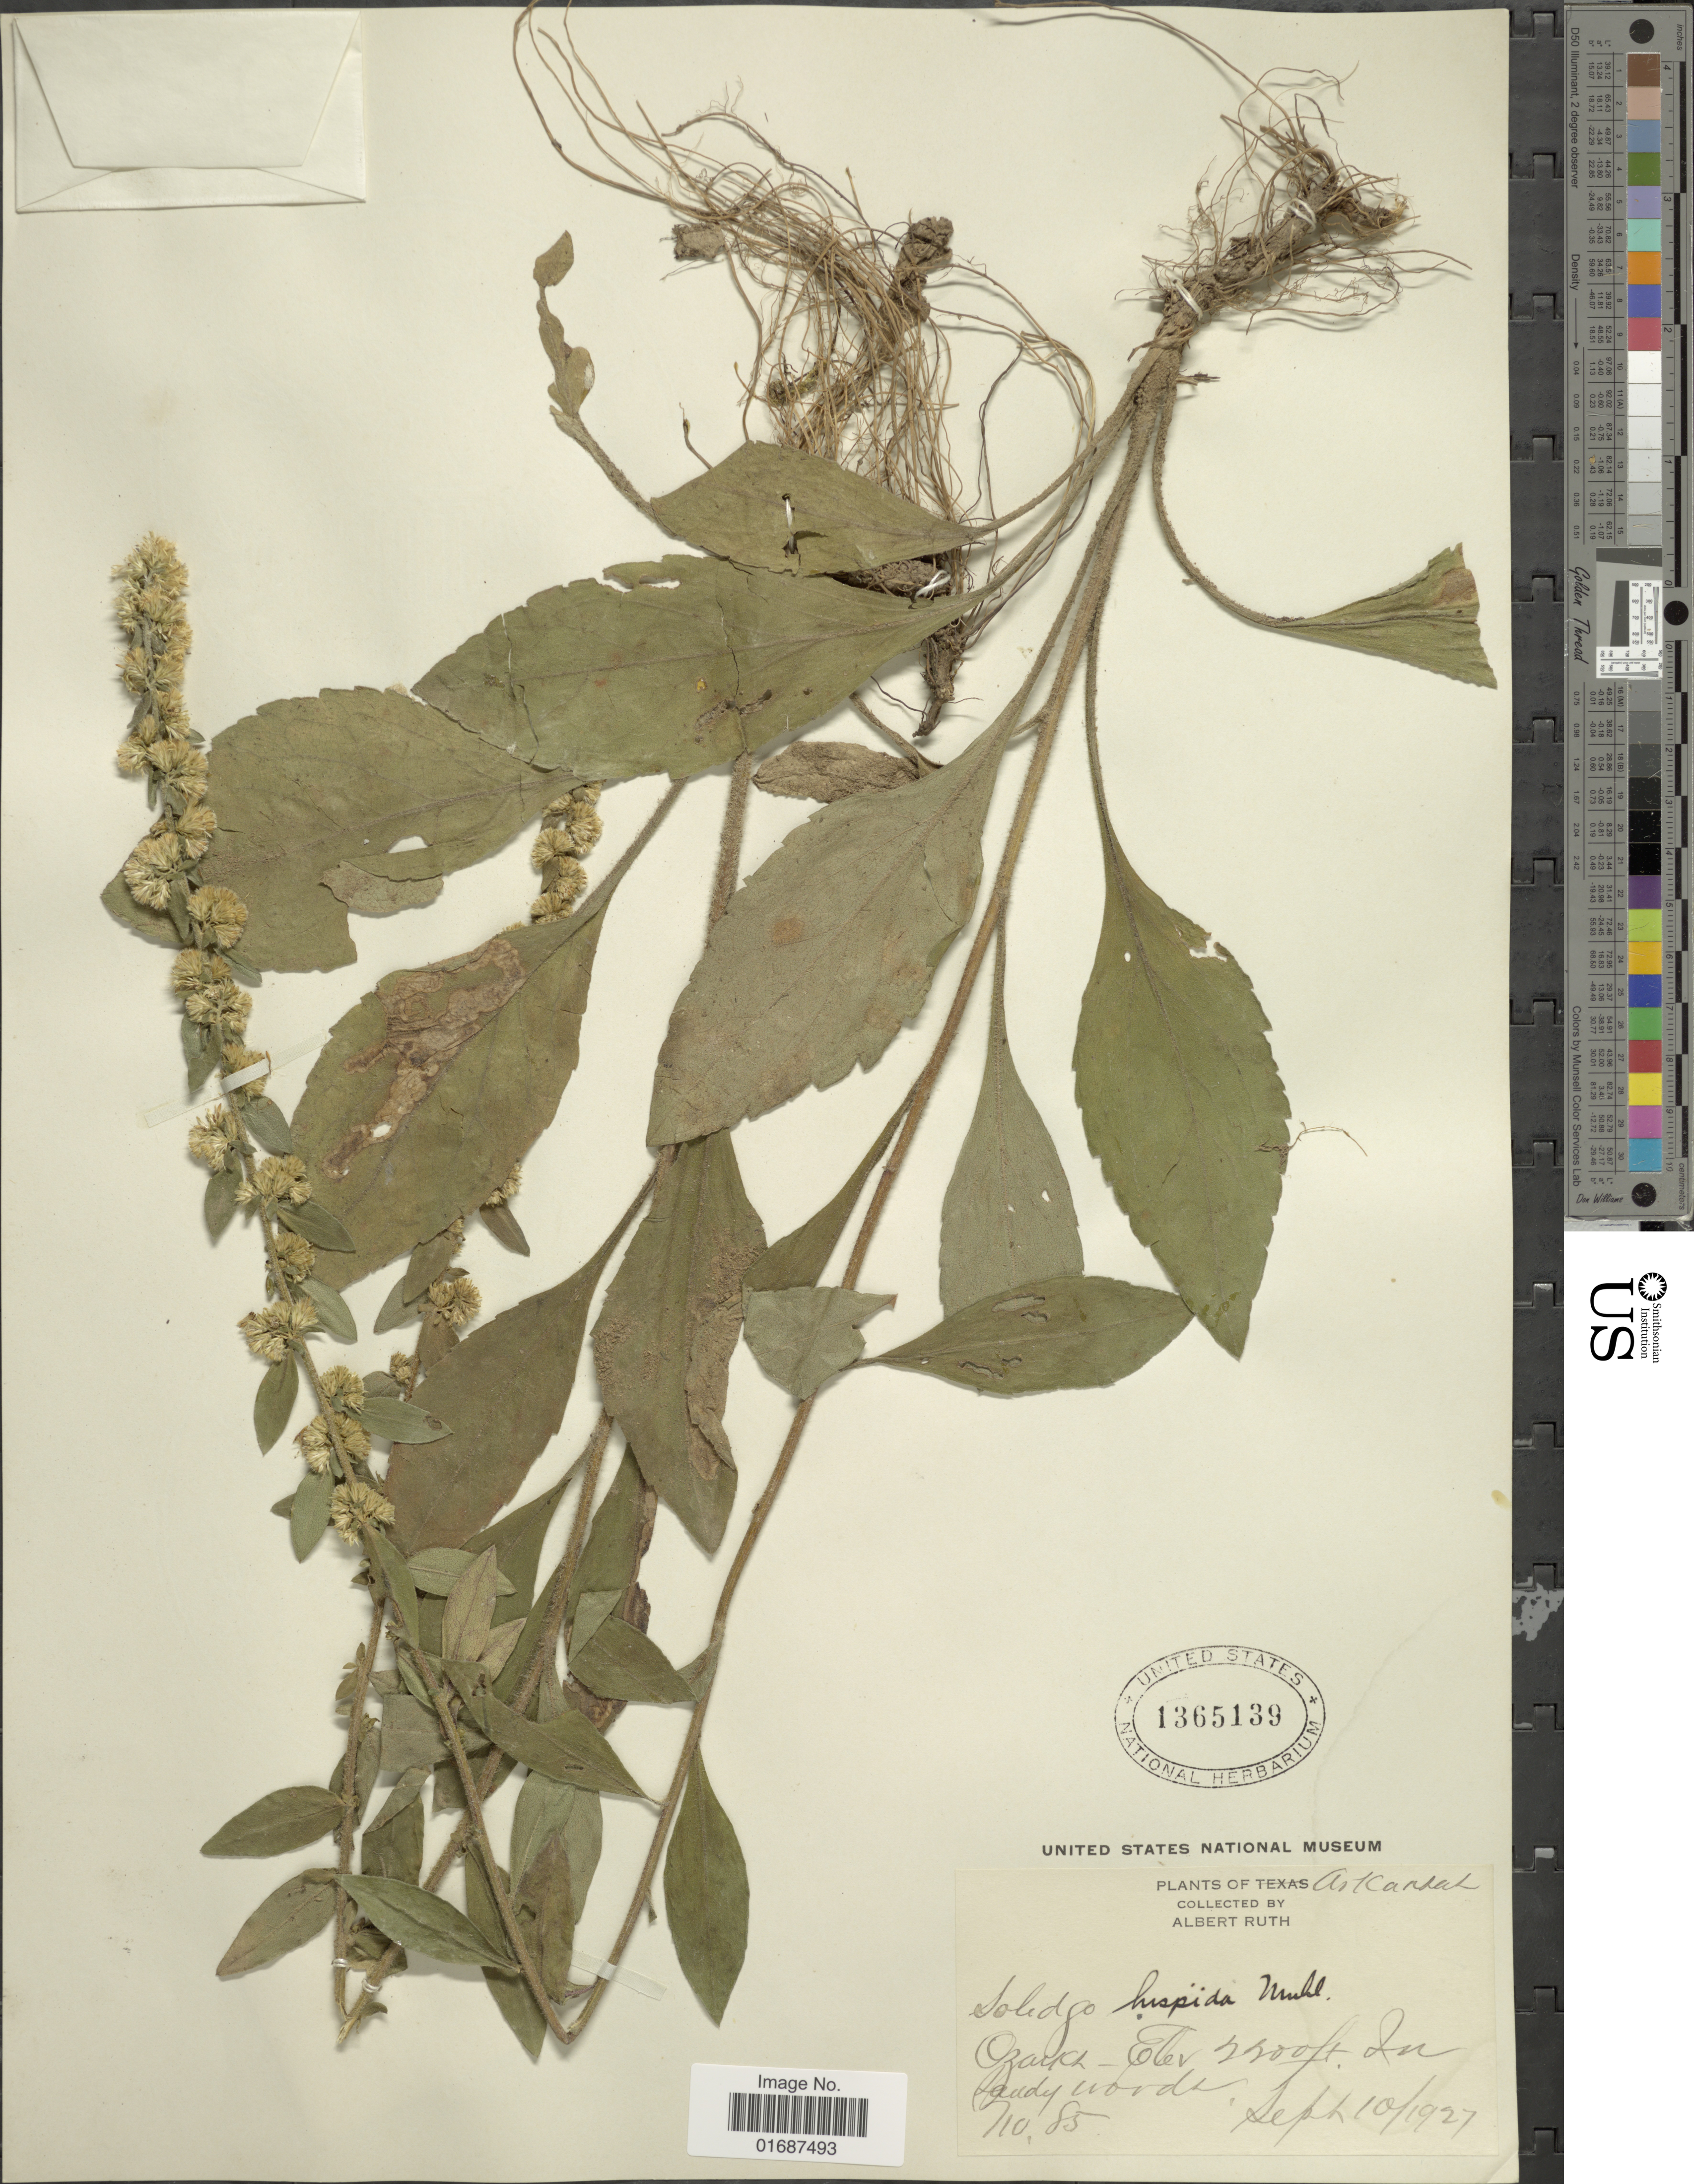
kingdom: Plantae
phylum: Tracheophyta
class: Magnoliopsida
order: Asterales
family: Asteraceae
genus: Solidago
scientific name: Solidago hispida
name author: Muhl. ex Willd.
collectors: A. Ruth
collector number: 85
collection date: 1927-09-10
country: United States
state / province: Arkansas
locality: Ozarks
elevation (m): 671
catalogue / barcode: US 1365139